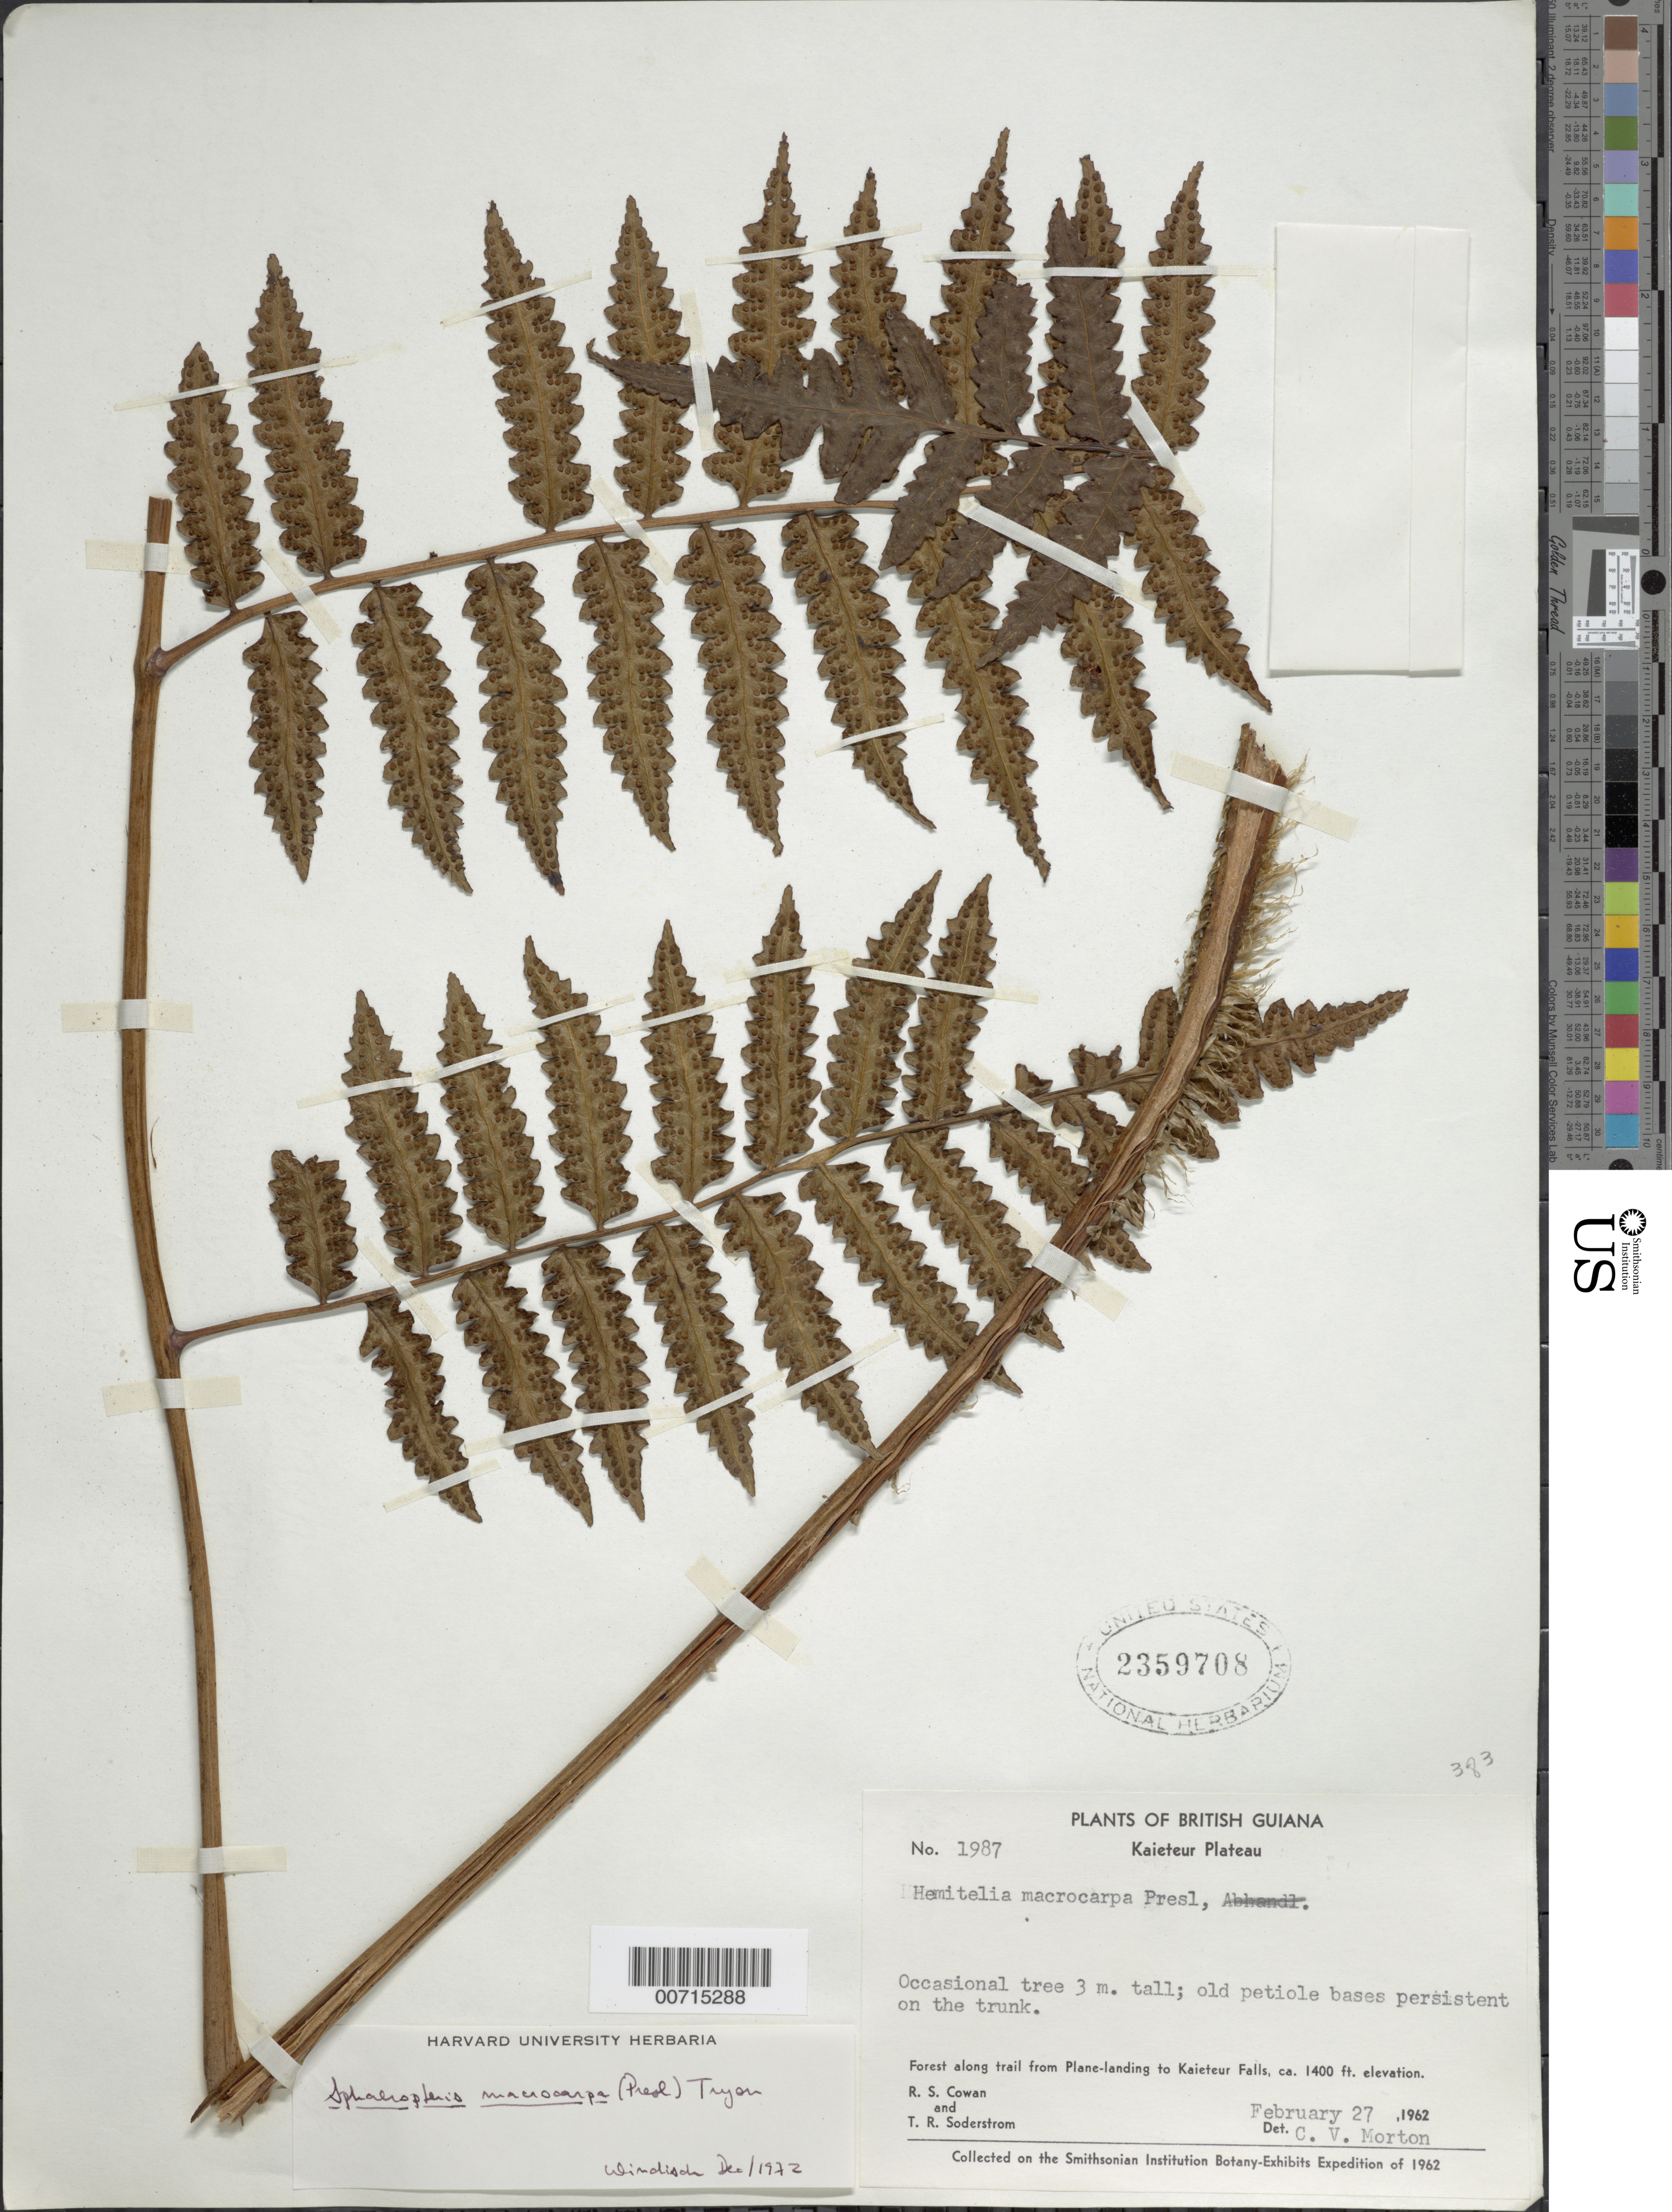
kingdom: Plantae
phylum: Tracheophyta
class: Polypodiopsida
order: Cyatheales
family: Cyatheaceae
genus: Cyathea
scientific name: Cyathea macrocarpa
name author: (C. Presl) Domin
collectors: R. S. Cowan & T. R. Soderstrom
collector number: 1987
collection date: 1962-02-27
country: Guyana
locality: British Guiana, Kaieteur Plateau, Forest along trail from Plain-landing to Kaieteur Falls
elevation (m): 427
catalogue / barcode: US 2359708